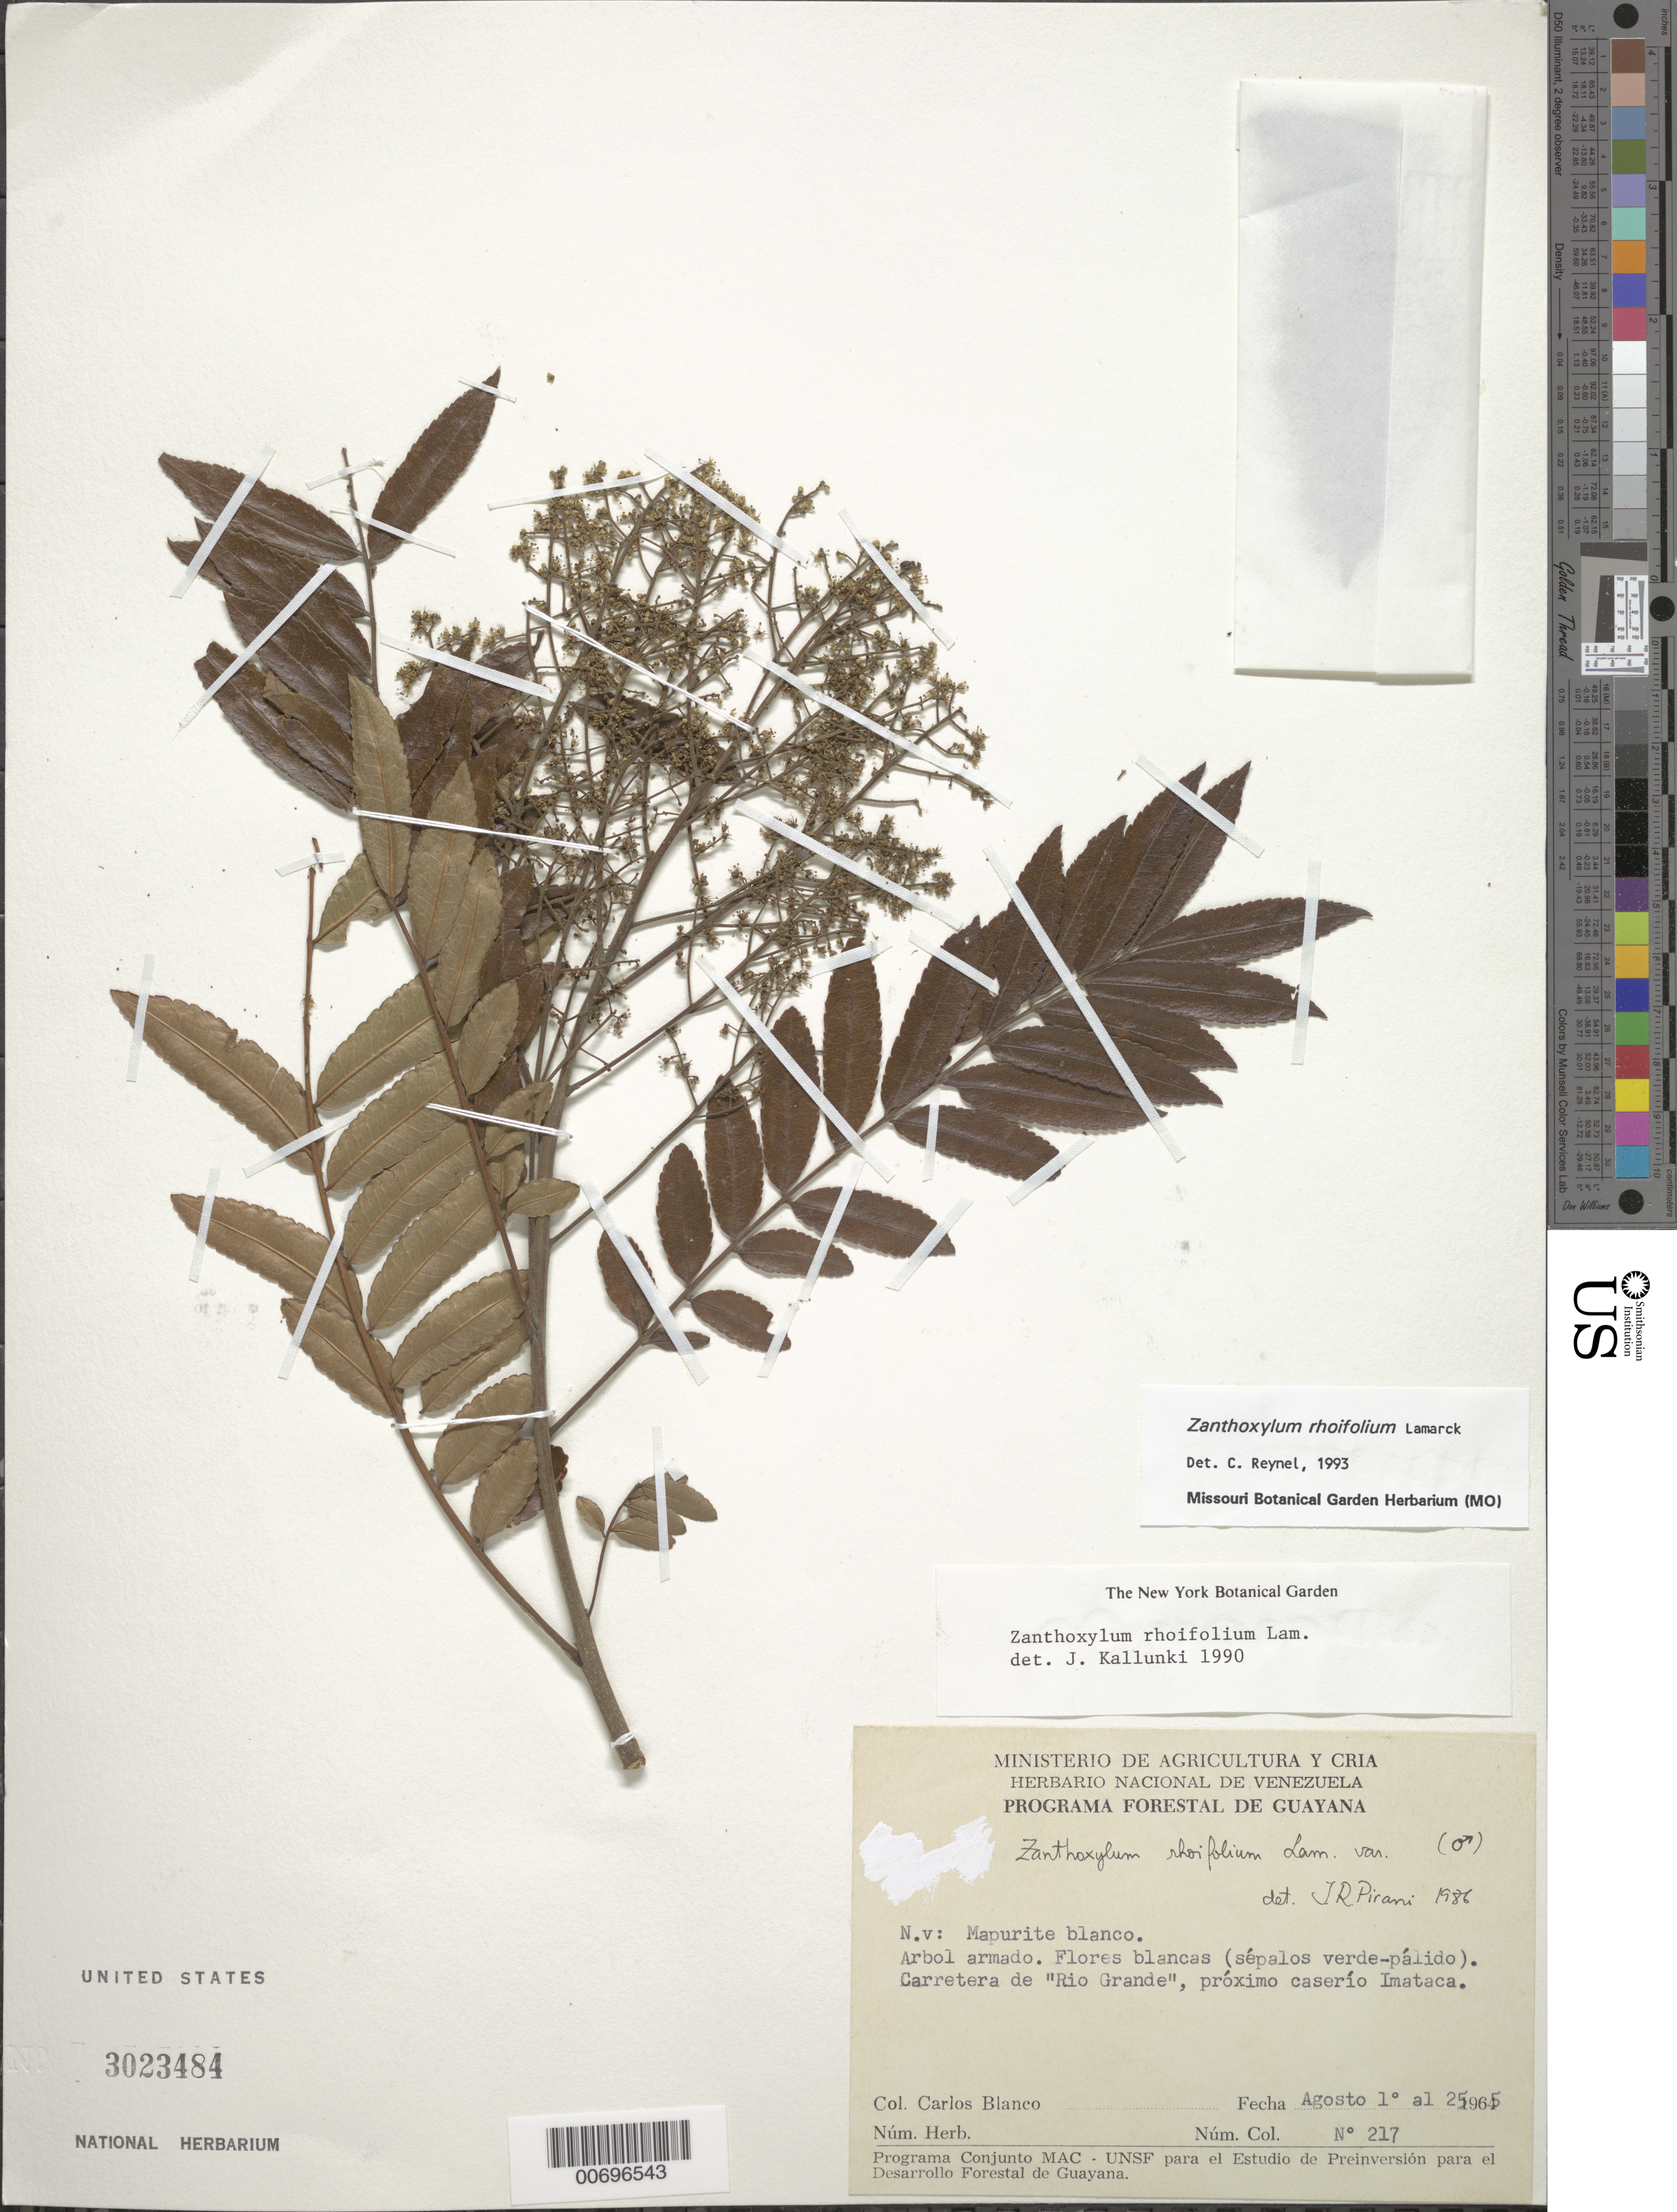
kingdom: Plantae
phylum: Tracheophyta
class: Magnoliopsida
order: Sapindales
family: Rutaceae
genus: Zanthoxylum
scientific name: Zanthoxylum rhoifolium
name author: Lam.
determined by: Reynel, Carlos A., (MO), Missouri Botanical Garden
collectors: C. A. Blanco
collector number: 217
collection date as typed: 1-Aug-65 to 25-Aug-65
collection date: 1965-08-01/1965-08-25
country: Venezuela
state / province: Delta Amacuro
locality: Río Grande carretera, prox. Imataca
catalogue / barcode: US 3023484